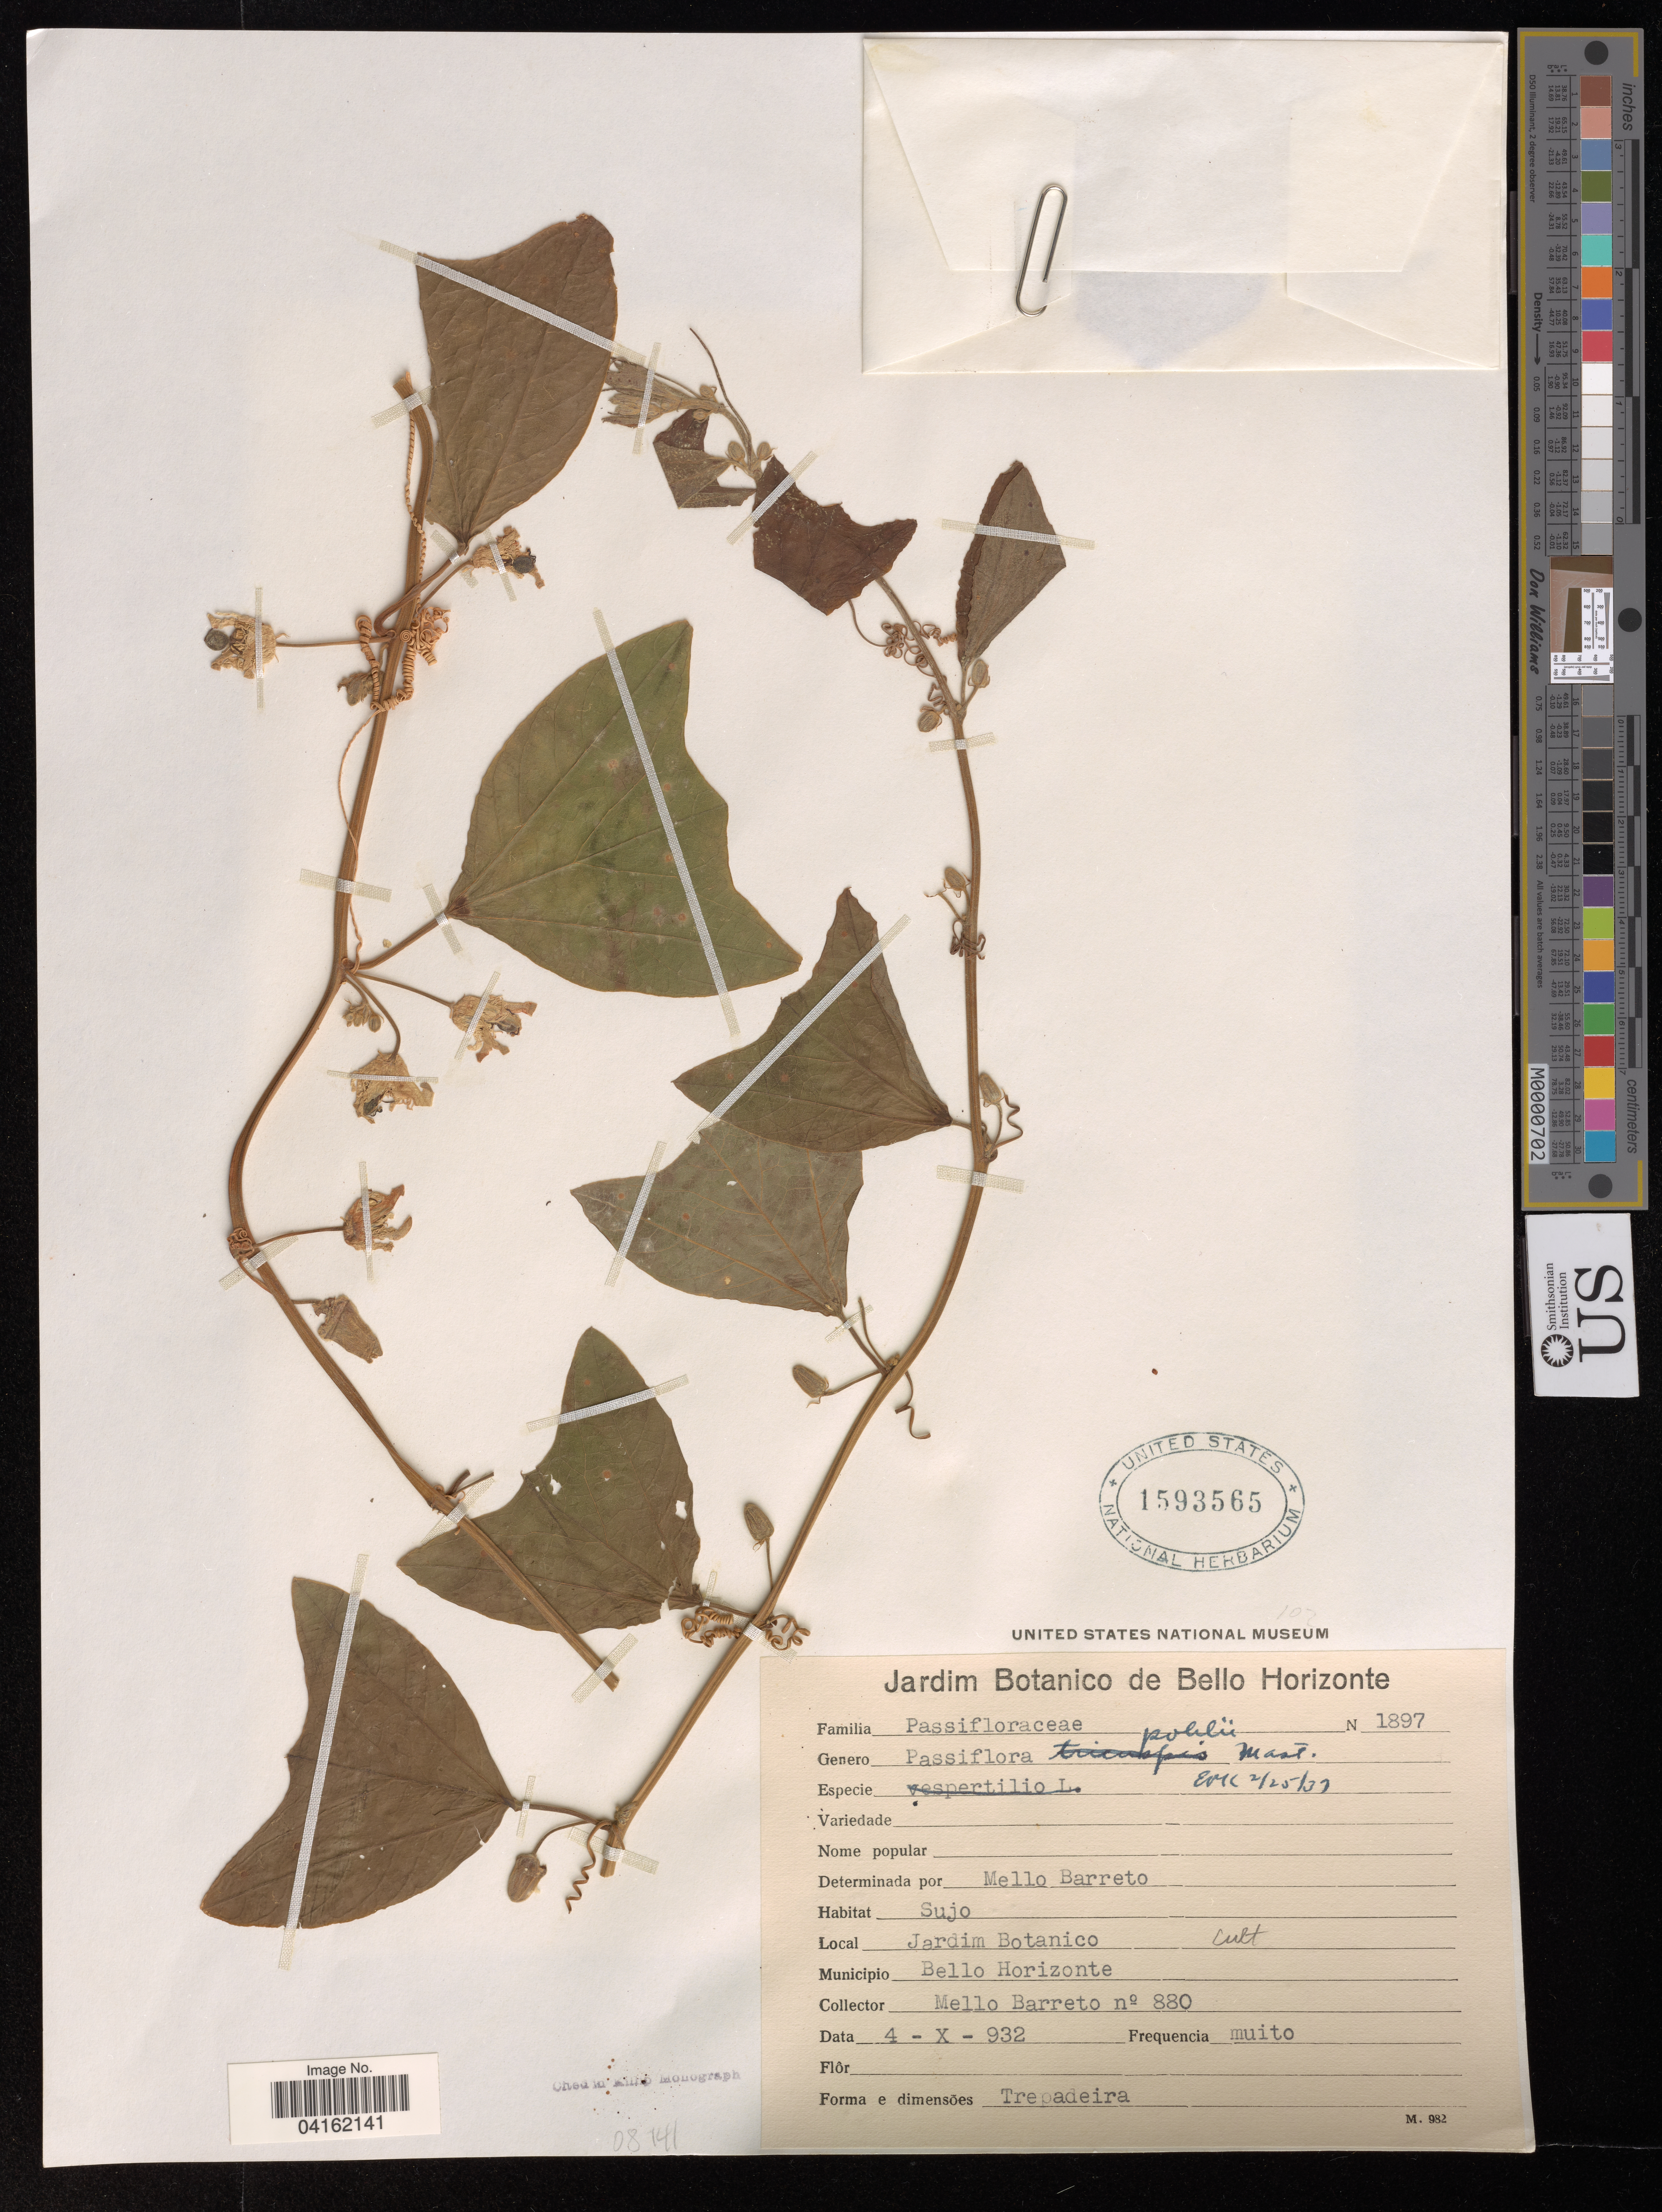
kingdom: Plantae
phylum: Tracheophyta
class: Magnoliopsida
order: Malpighiales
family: Passifloraceae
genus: Passiflora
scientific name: Passiflora pohlii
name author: Mast.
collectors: M. Barreo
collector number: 880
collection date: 1932-10-04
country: Brazil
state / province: Minas Gerais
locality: Sujo. Jardim Botanico. Bello Horizonte.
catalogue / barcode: US 1593565